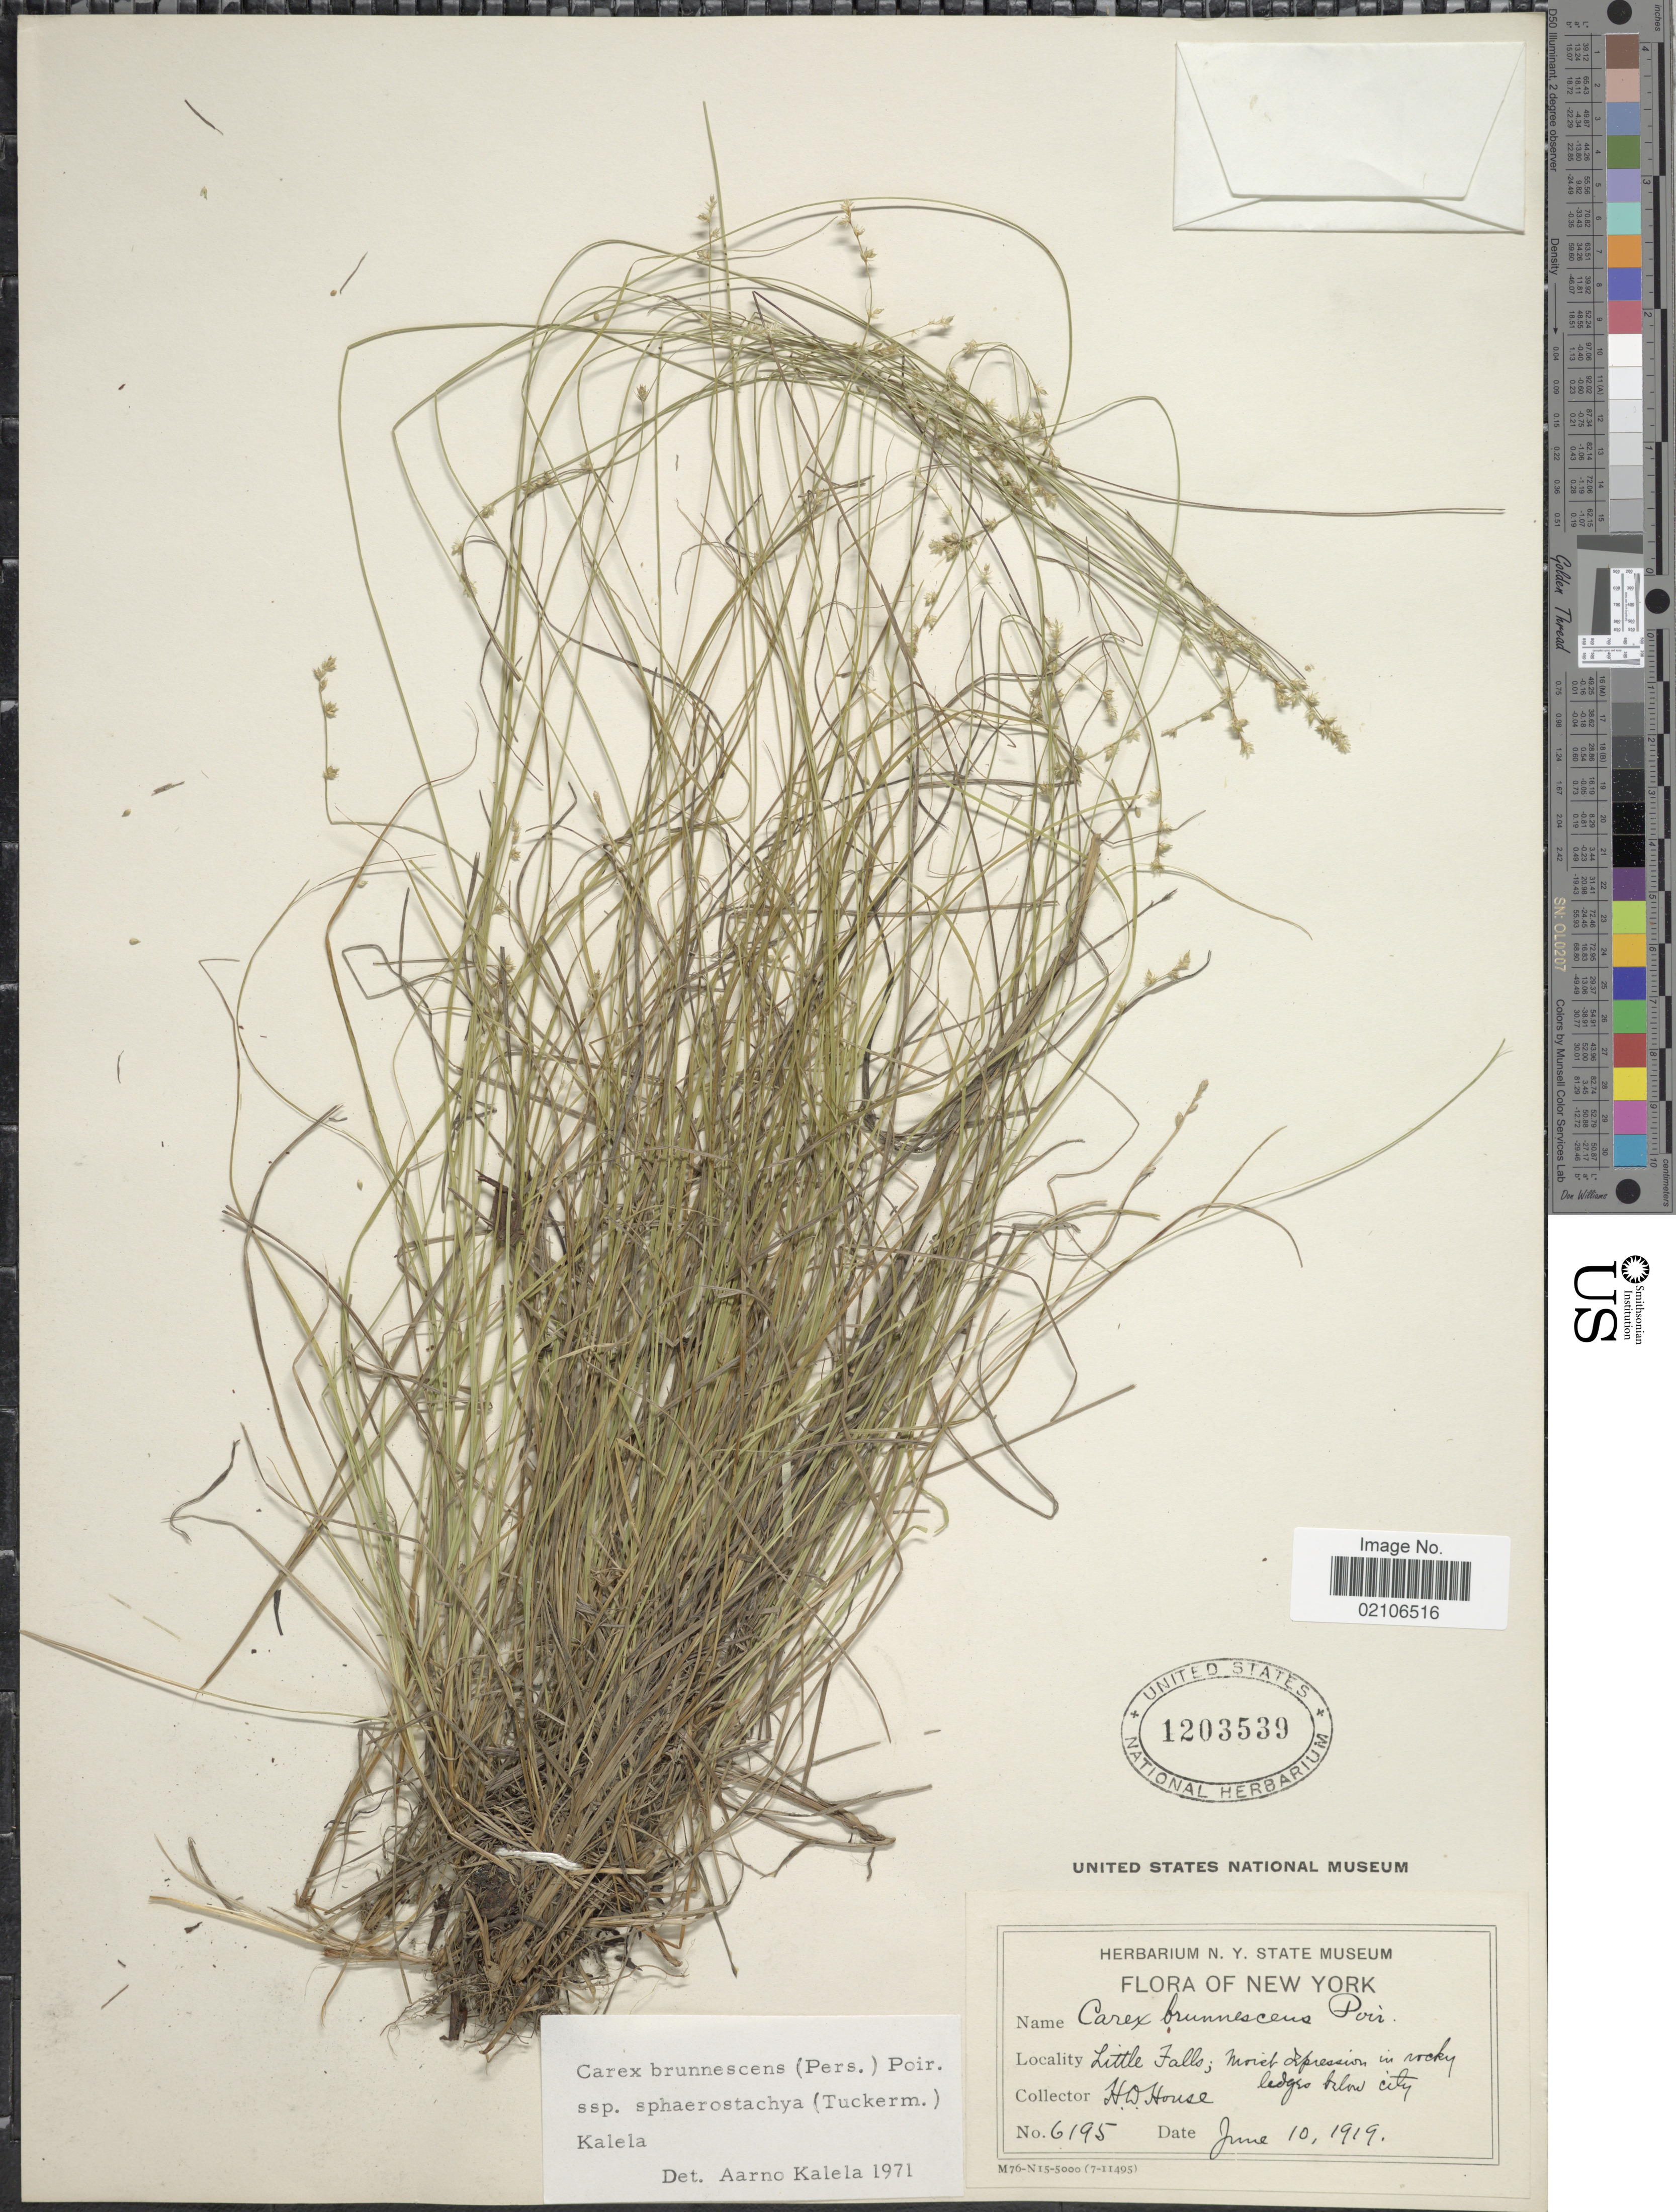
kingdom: Plantae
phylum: Tracheophyta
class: Liliopsida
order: Poales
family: Cyperaceae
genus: Carex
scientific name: Carex brunnescens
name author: (Pers.) Poir.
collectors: H. D. House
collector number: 6195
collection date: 1919-06-10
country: United States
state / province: New York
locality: Little Falls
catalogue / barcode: US 1203539